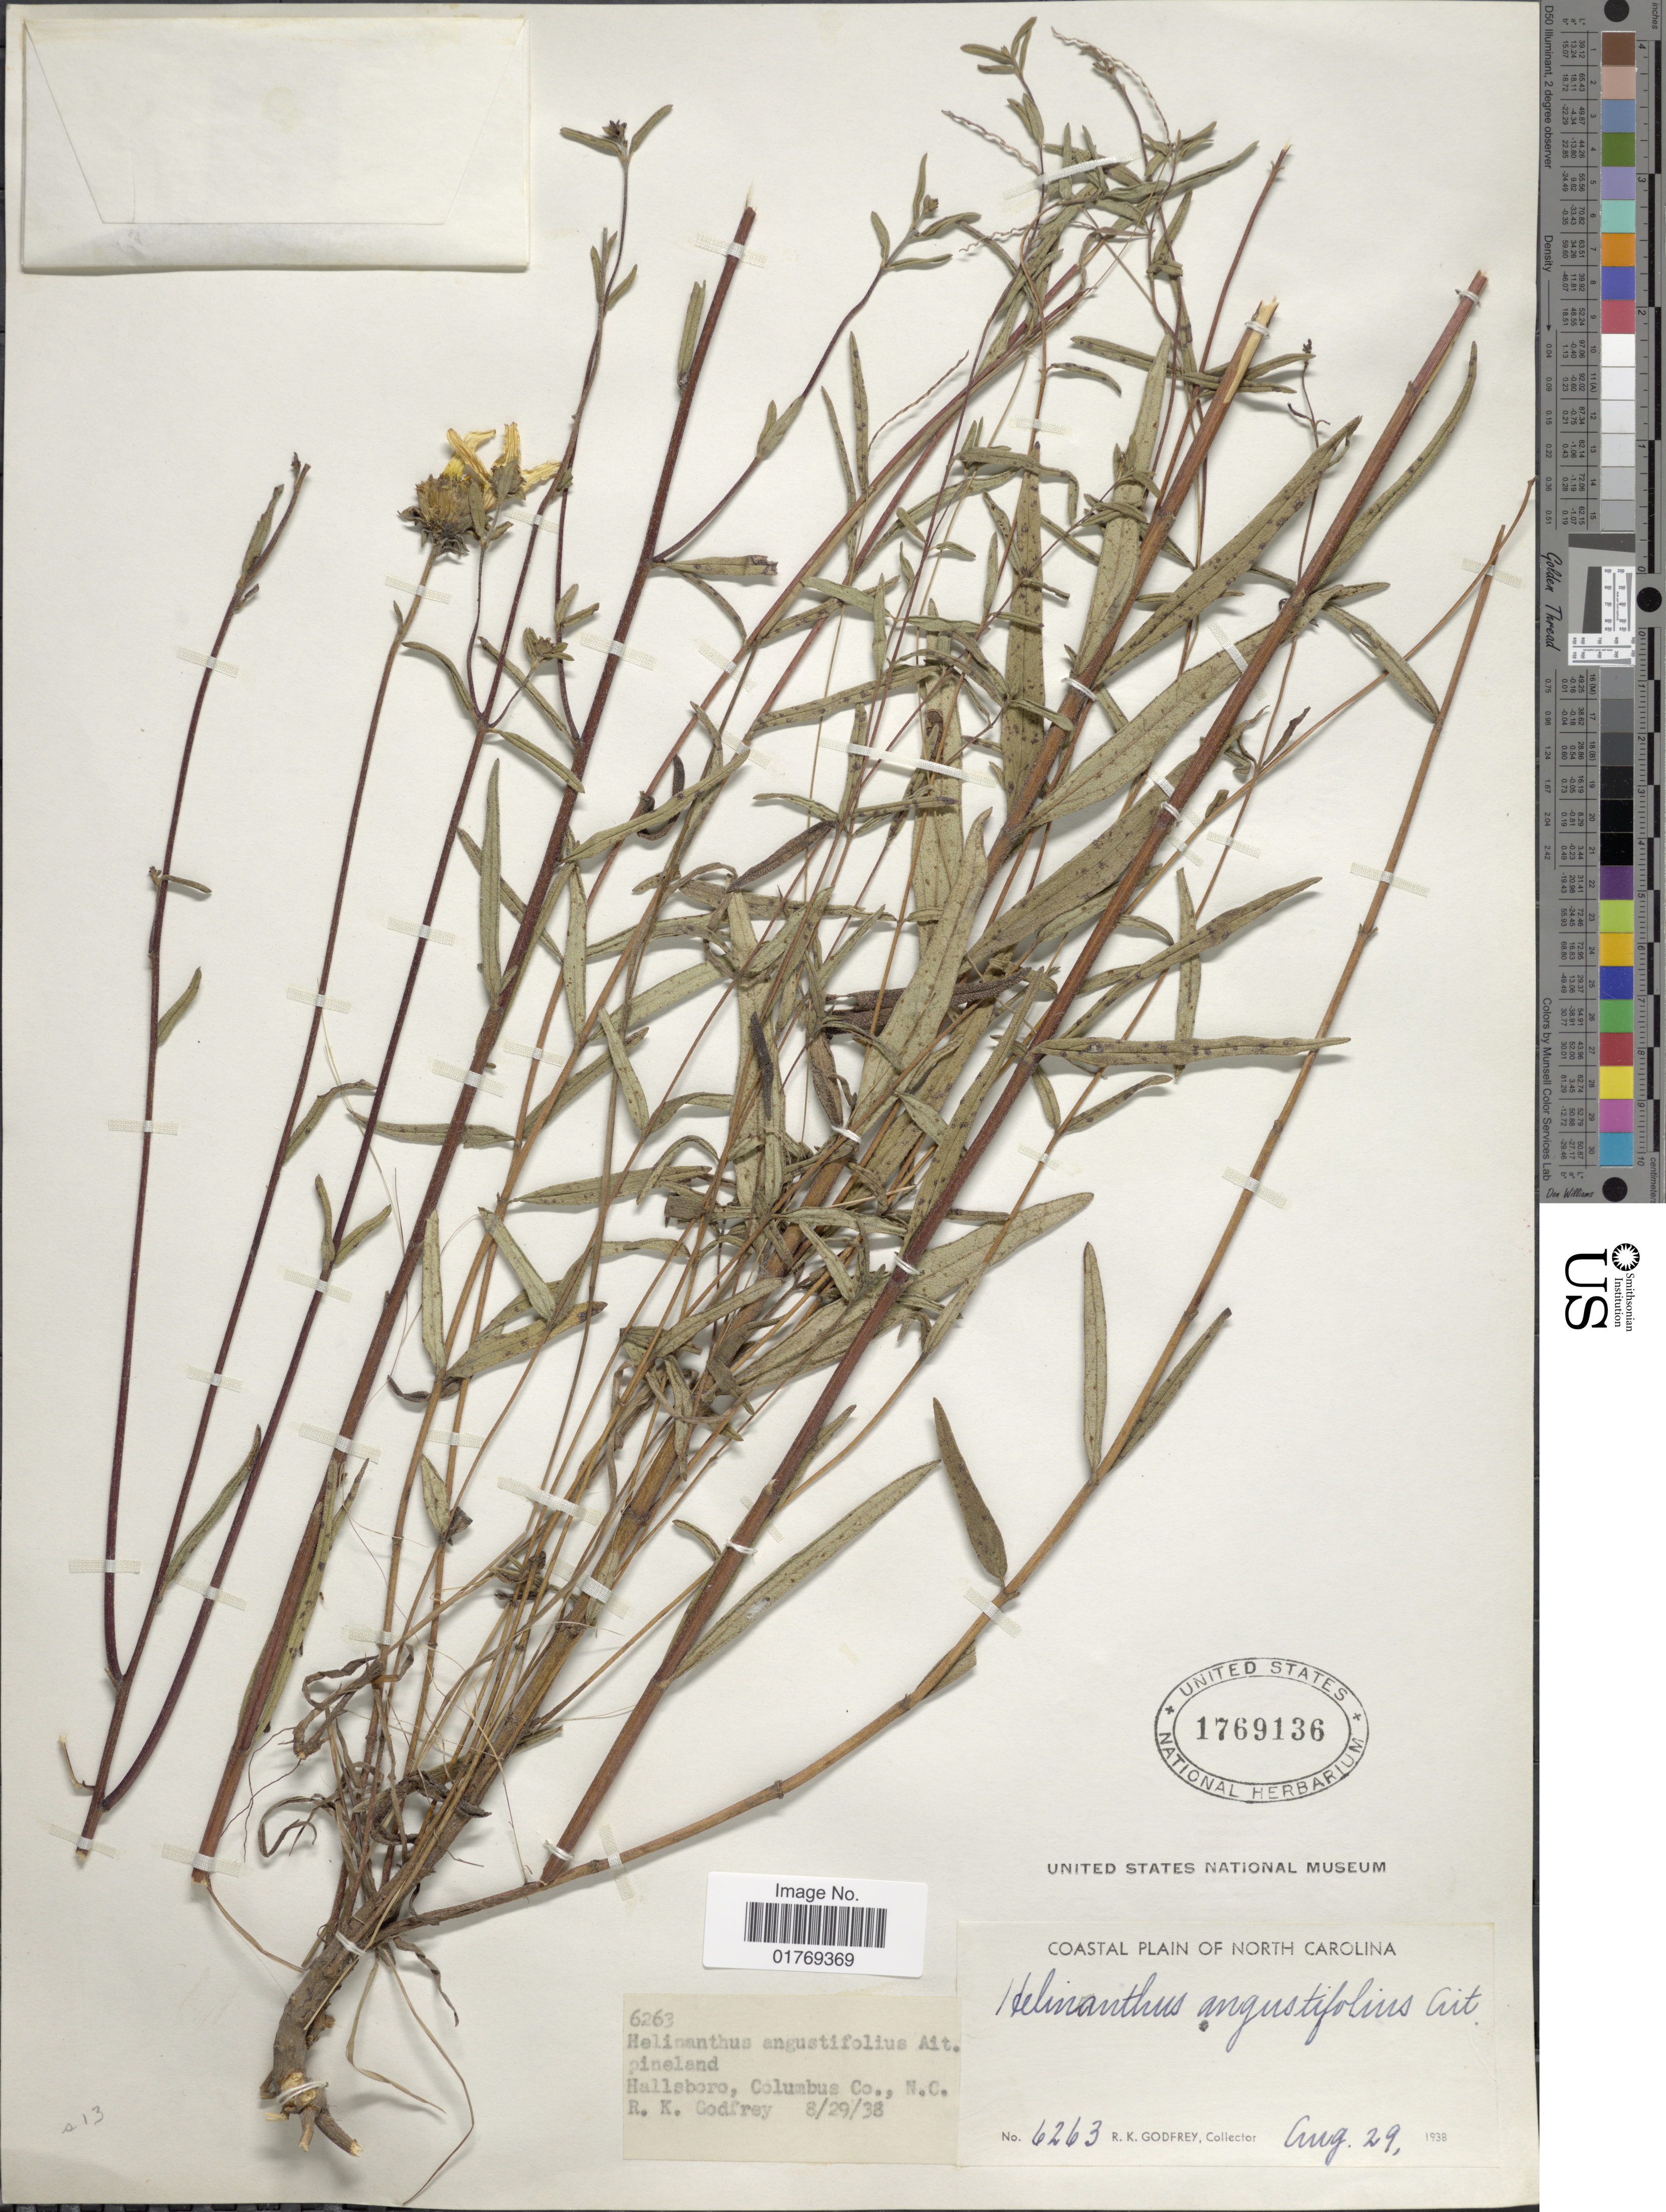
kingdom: Plantae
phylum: Tracheophyta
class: Magnoliopsida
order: Asterales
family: Asteraceae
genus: Helianthus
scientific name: Helianthus angustifolius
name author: L.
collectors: R. K. Godfrey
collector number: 6263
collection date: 1938-08-29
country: United States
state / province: North Carolina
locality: Hallsboro, Columbus Co., N.C.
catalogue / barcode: US 1769136